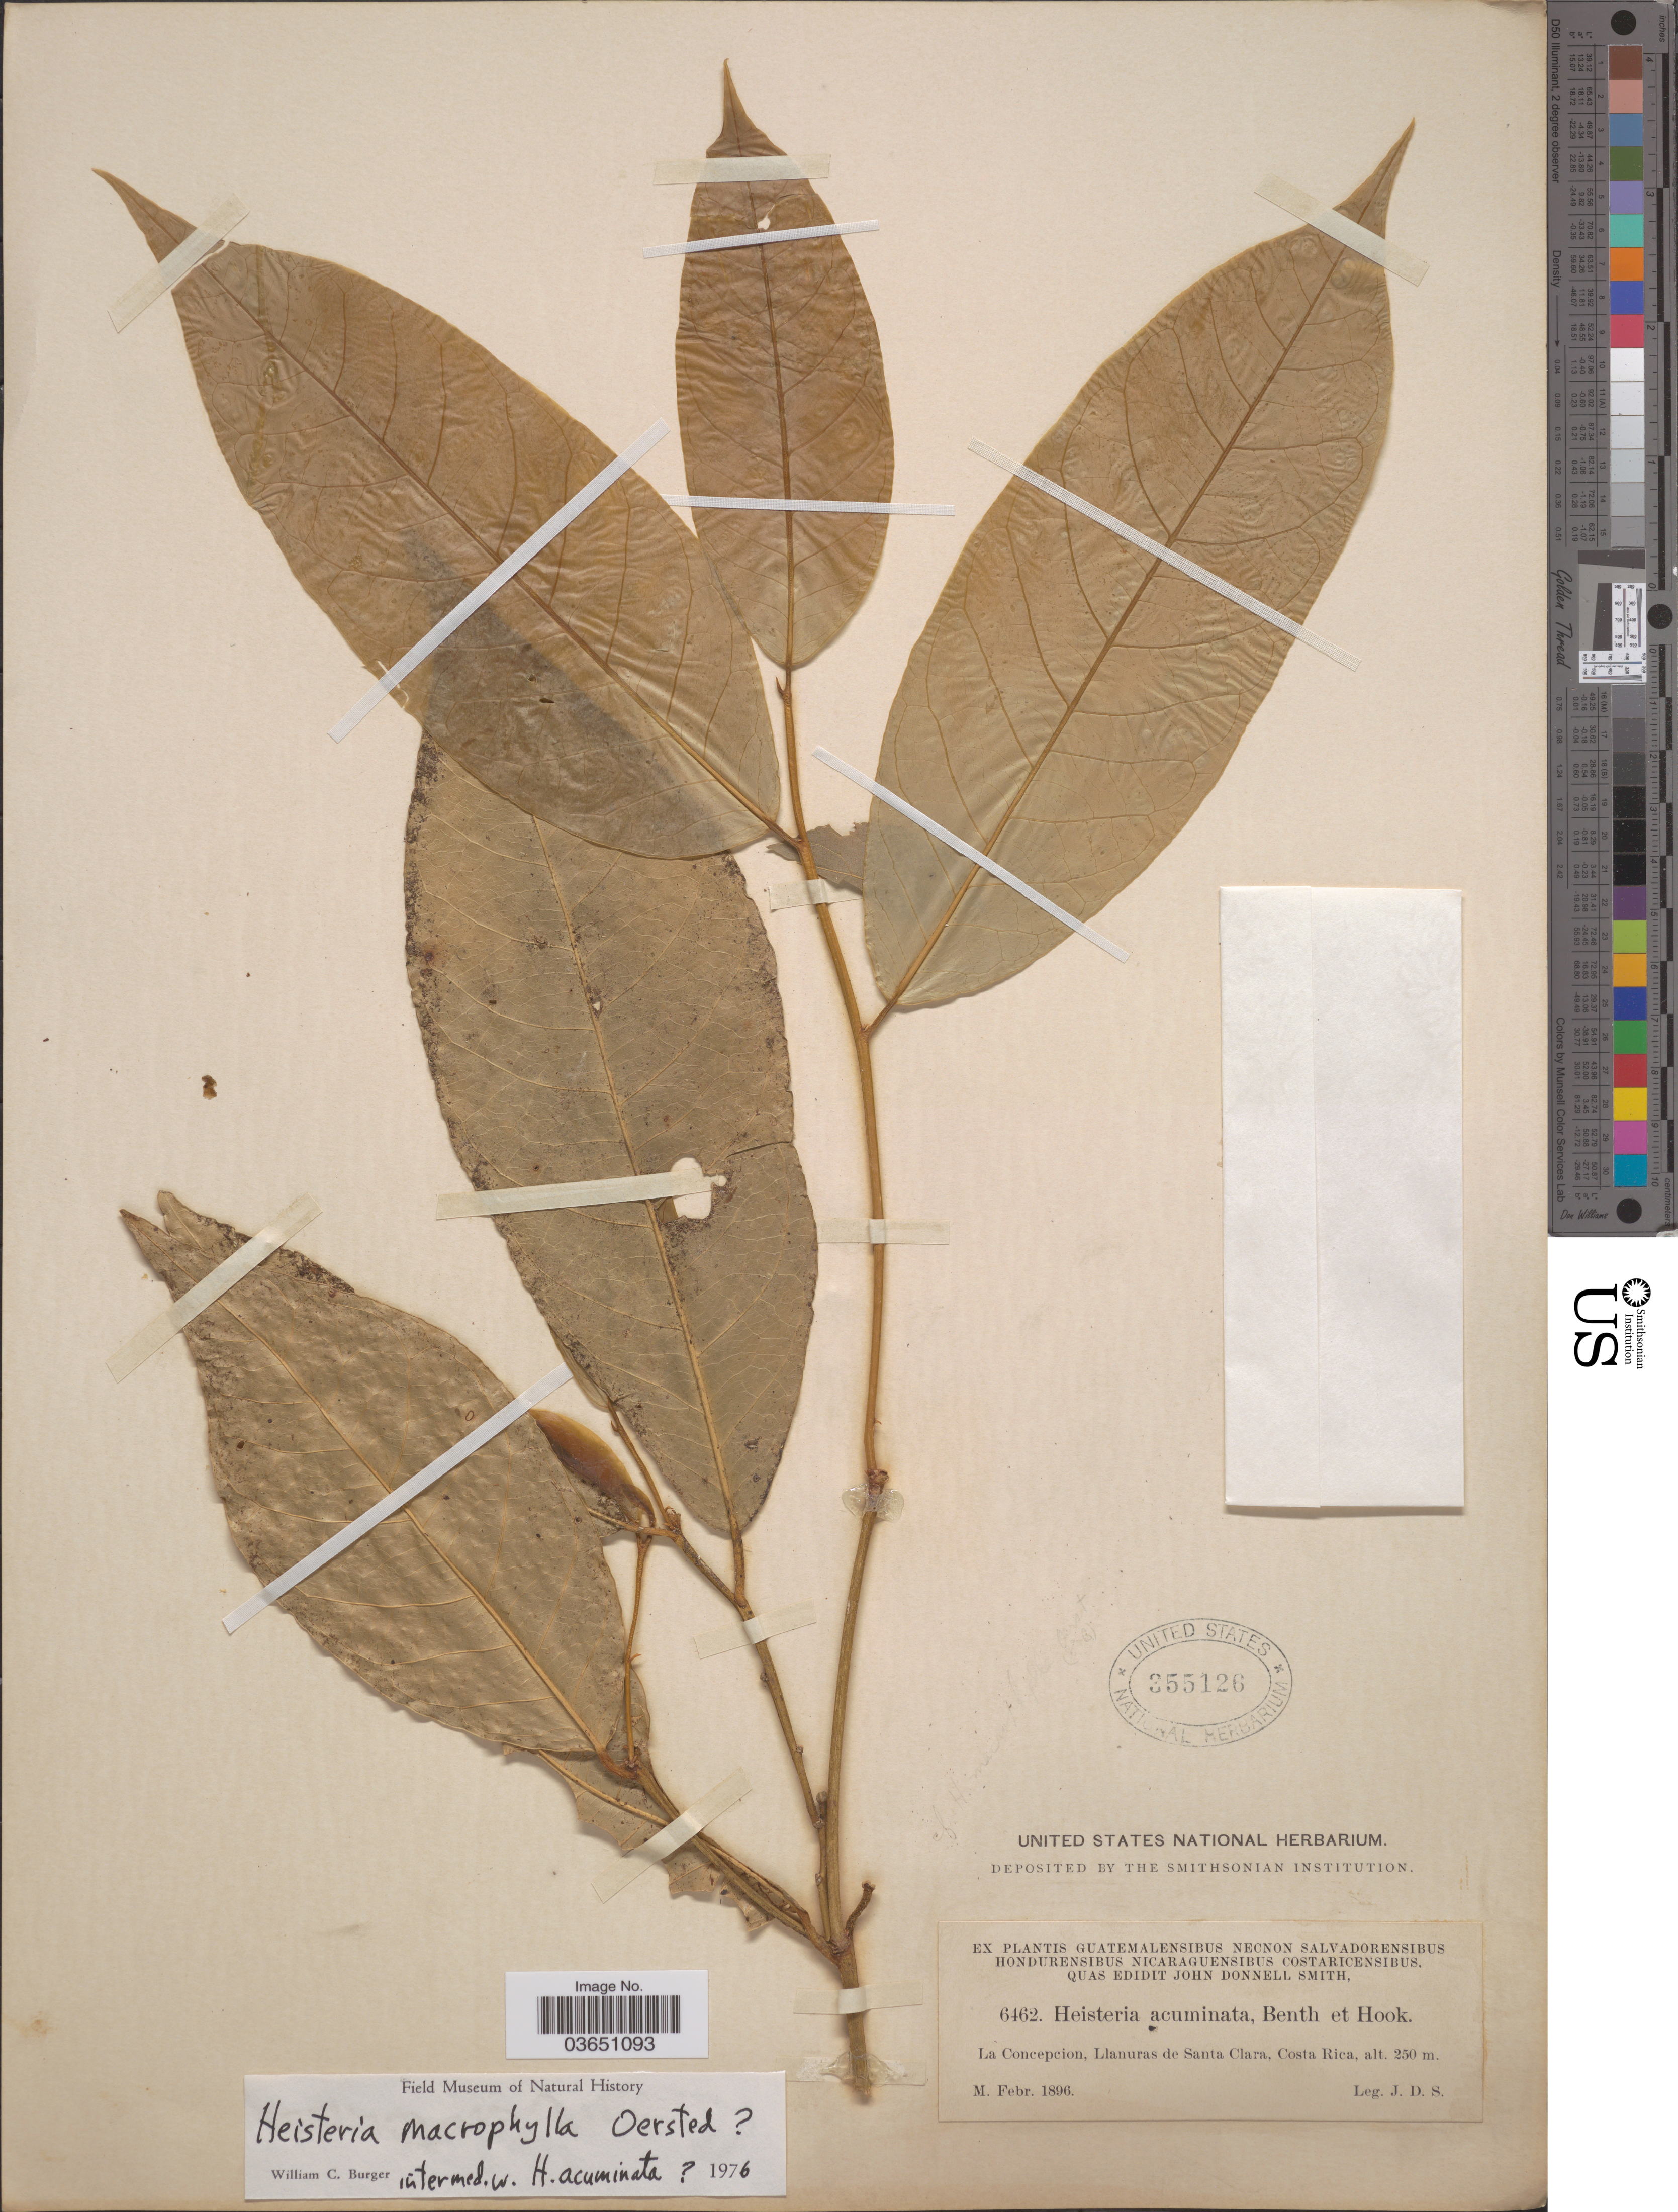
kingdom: Plantae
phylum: Tracheophyta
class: Magnoliopsida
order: Santalales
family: Erythropalaceae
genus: Heisteria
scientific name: Heisteria macrophylla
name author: Oerst.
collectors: J. Donnell Smith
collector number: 6462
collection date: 1896-02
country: Costa Rica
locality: La Concepcion, Llanuras de Santa Clara.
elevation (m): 250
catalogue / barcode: US 355126